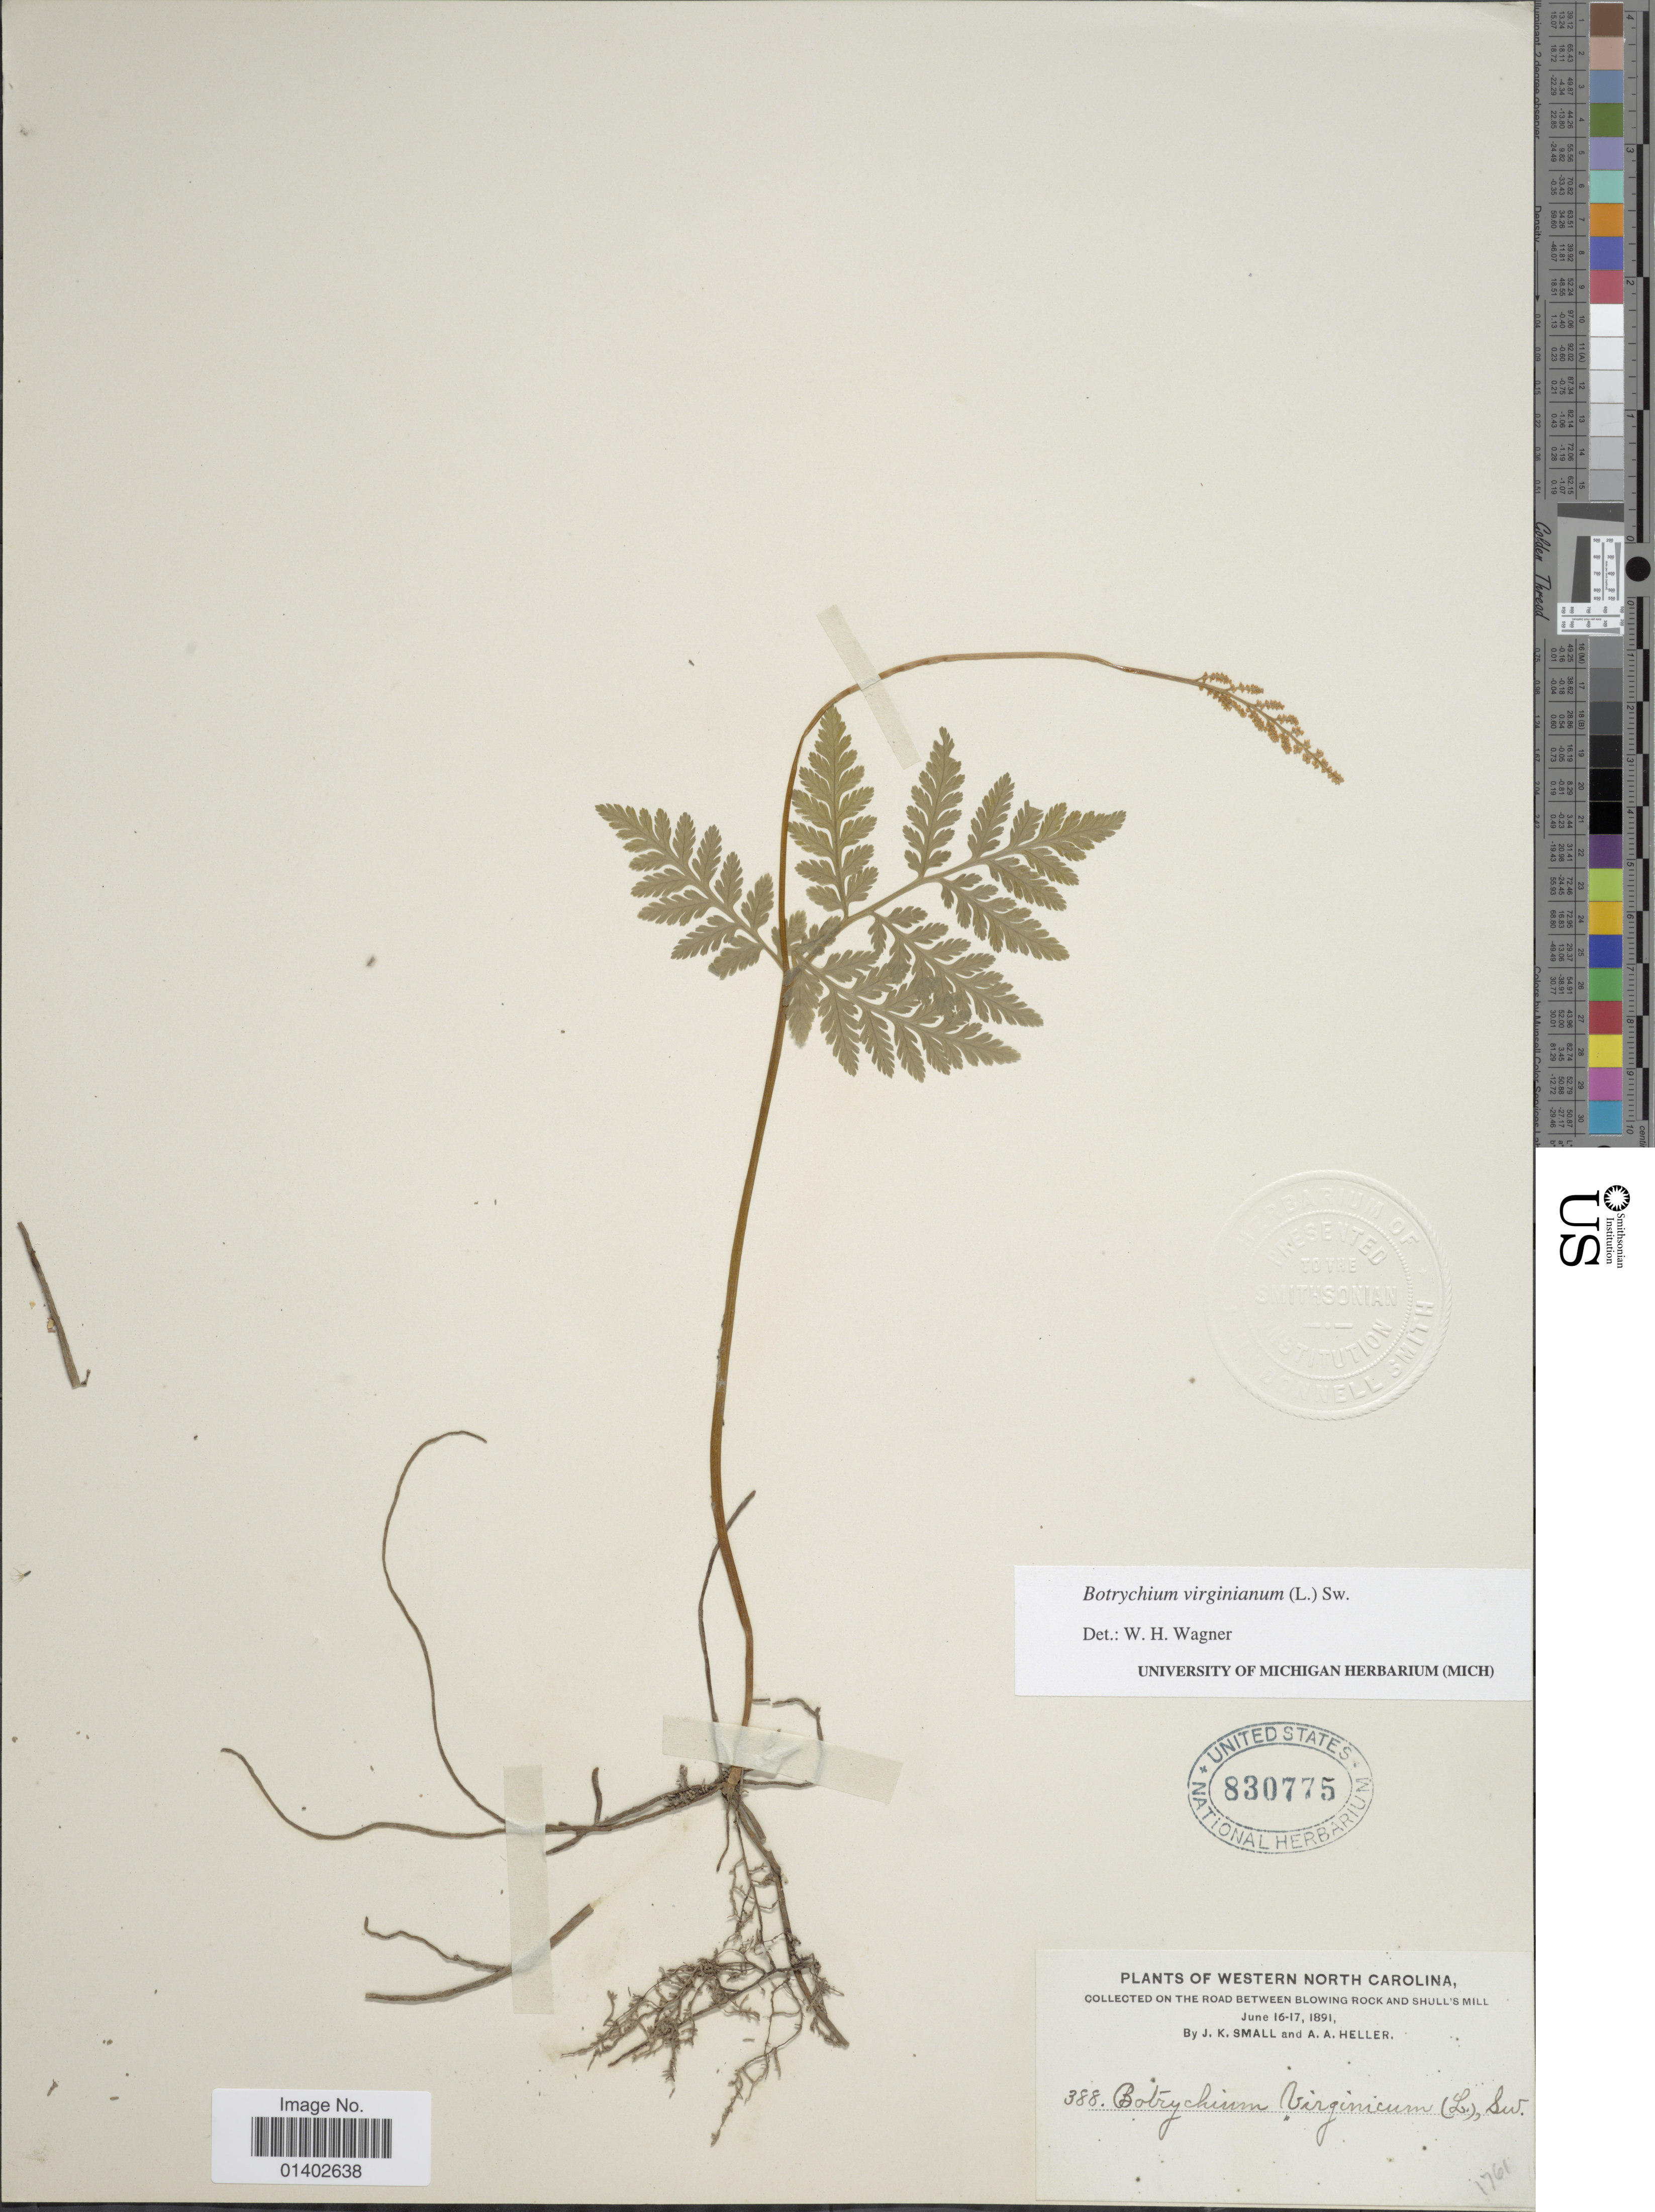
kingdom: Plantae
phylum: Tracheophyta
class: Polypodiopsida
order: Ophioglossales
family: Ophioglossaceae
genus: Botrychium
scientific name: Botrychium virginianum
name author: (L.) Sw.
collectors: J. K. Small & A. A. Heller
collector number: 388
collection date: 1891-06-16/1891-06-17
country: Puerto Rico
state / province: Carolina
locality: Western North Carolina, on the road between blowing rock and shull's mill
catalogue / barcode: US 830775